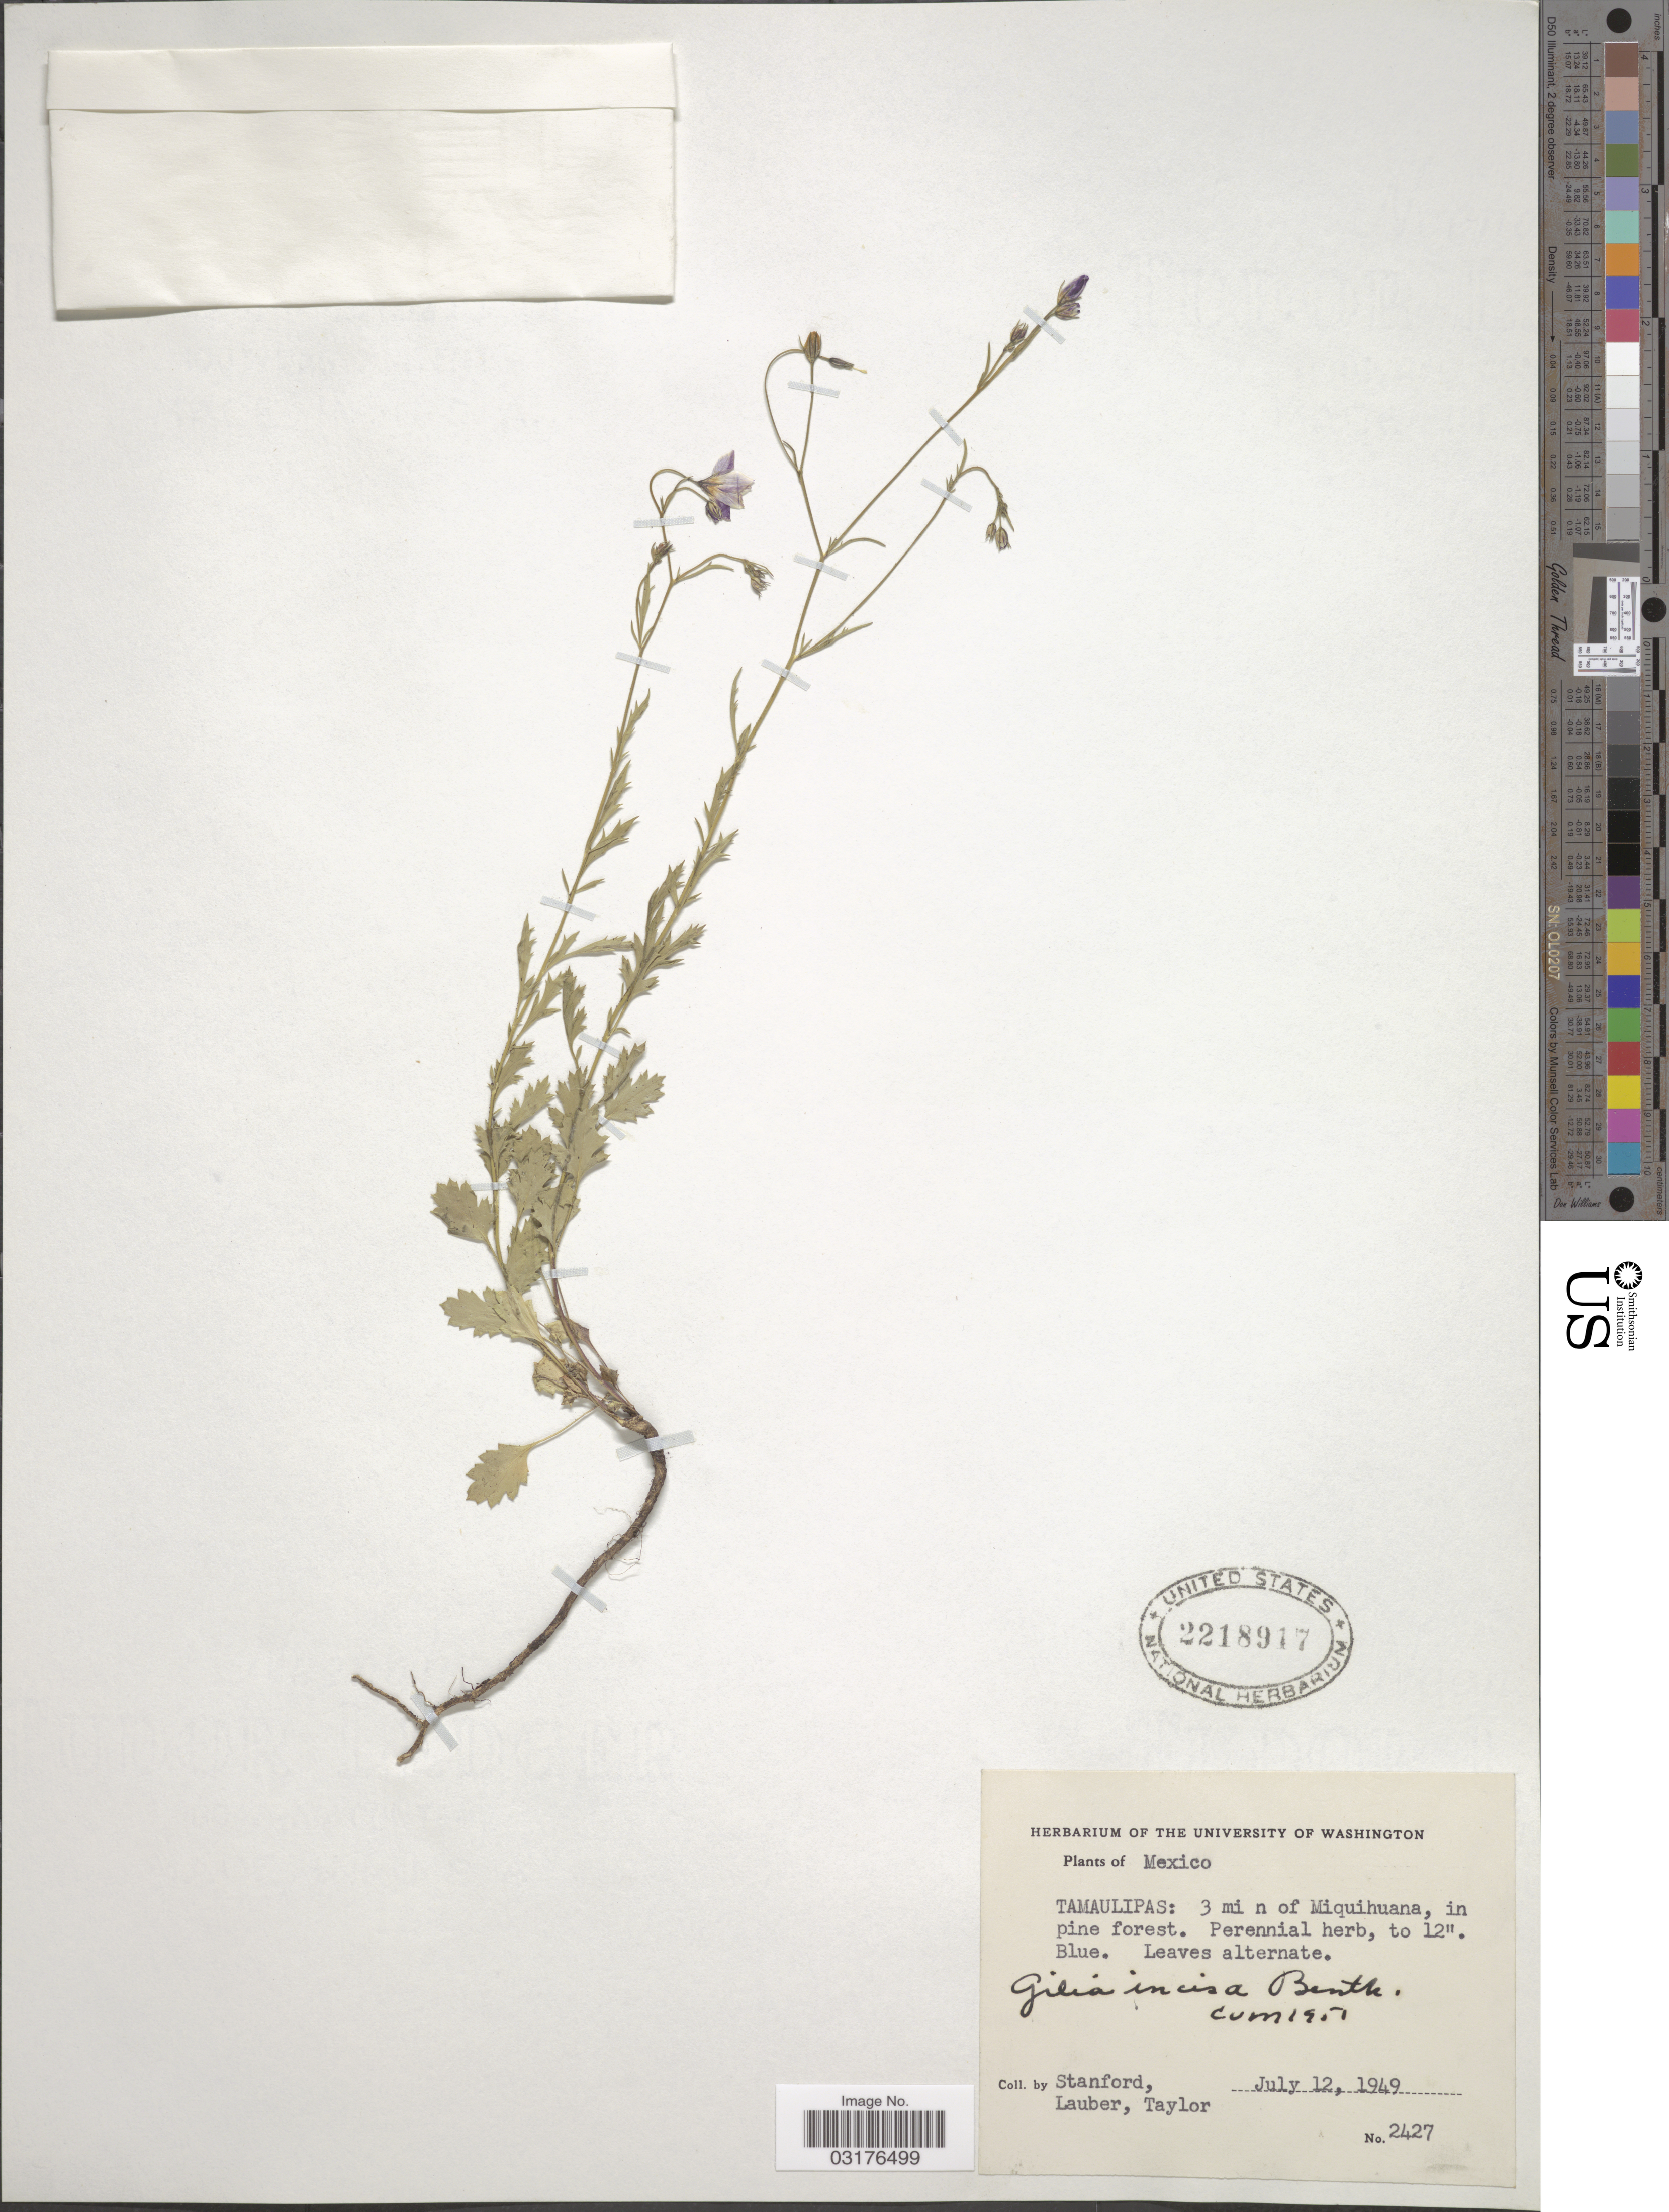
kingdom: Plantae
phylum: Tracheophyta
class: Magnoliopsida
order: Ericales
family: Polemoniaceae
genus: Giliastrum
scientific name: Giliastrum incisum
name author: (Benth.) J.M. Porter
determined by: Strong, Mark T., (BOT), Smithsonian Institution - National Museum of Natural History (UNITED STATES)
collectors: -. Stanford, -. Lauber & -. Taylor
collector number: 2427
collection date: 1949-07-12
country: Mexico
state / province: Tamaulipas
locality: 3 mi n of Miquihuana, in pine forest.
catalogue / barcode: US 2218917